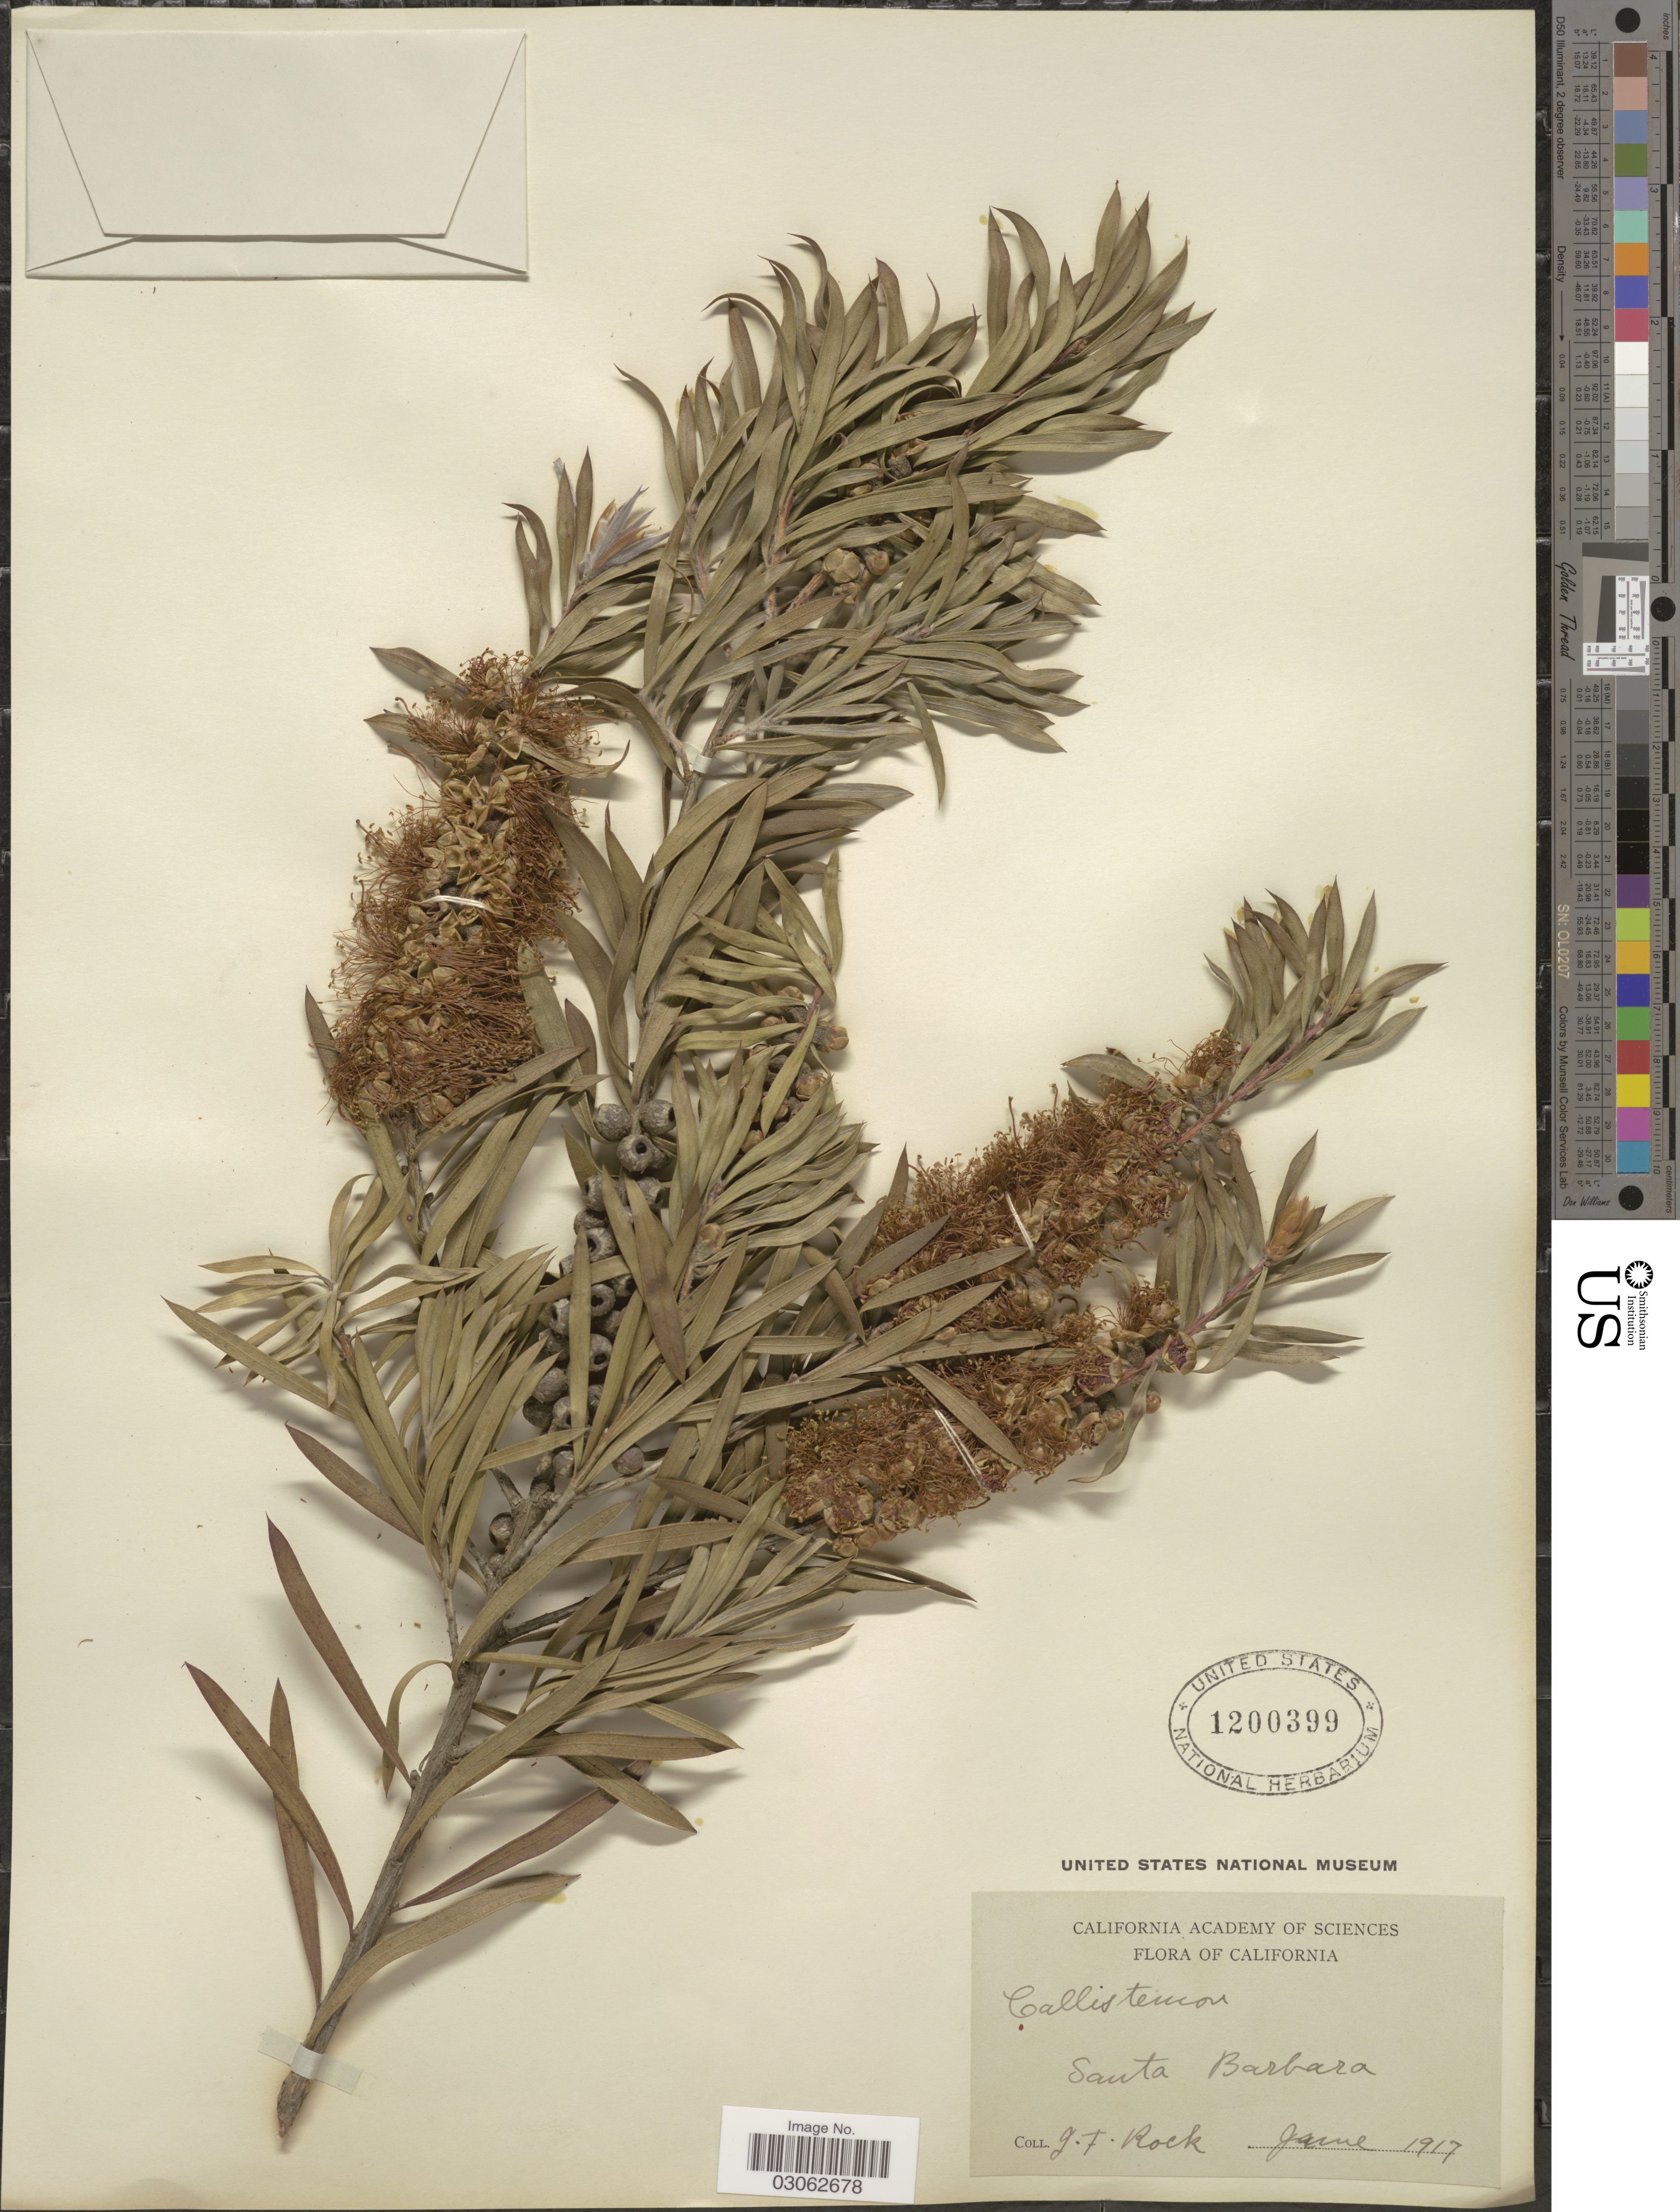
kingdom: Plantae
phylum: Tracheophyta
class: Magnoliopsida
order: Myrtales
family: Myrtaceae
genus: Callistemon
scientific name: Callistemon sp.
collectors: J. Rock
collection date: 1917-06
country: United States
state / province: California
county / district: Santa Barbara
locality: Santa Barbara.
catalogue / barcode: US 1200399